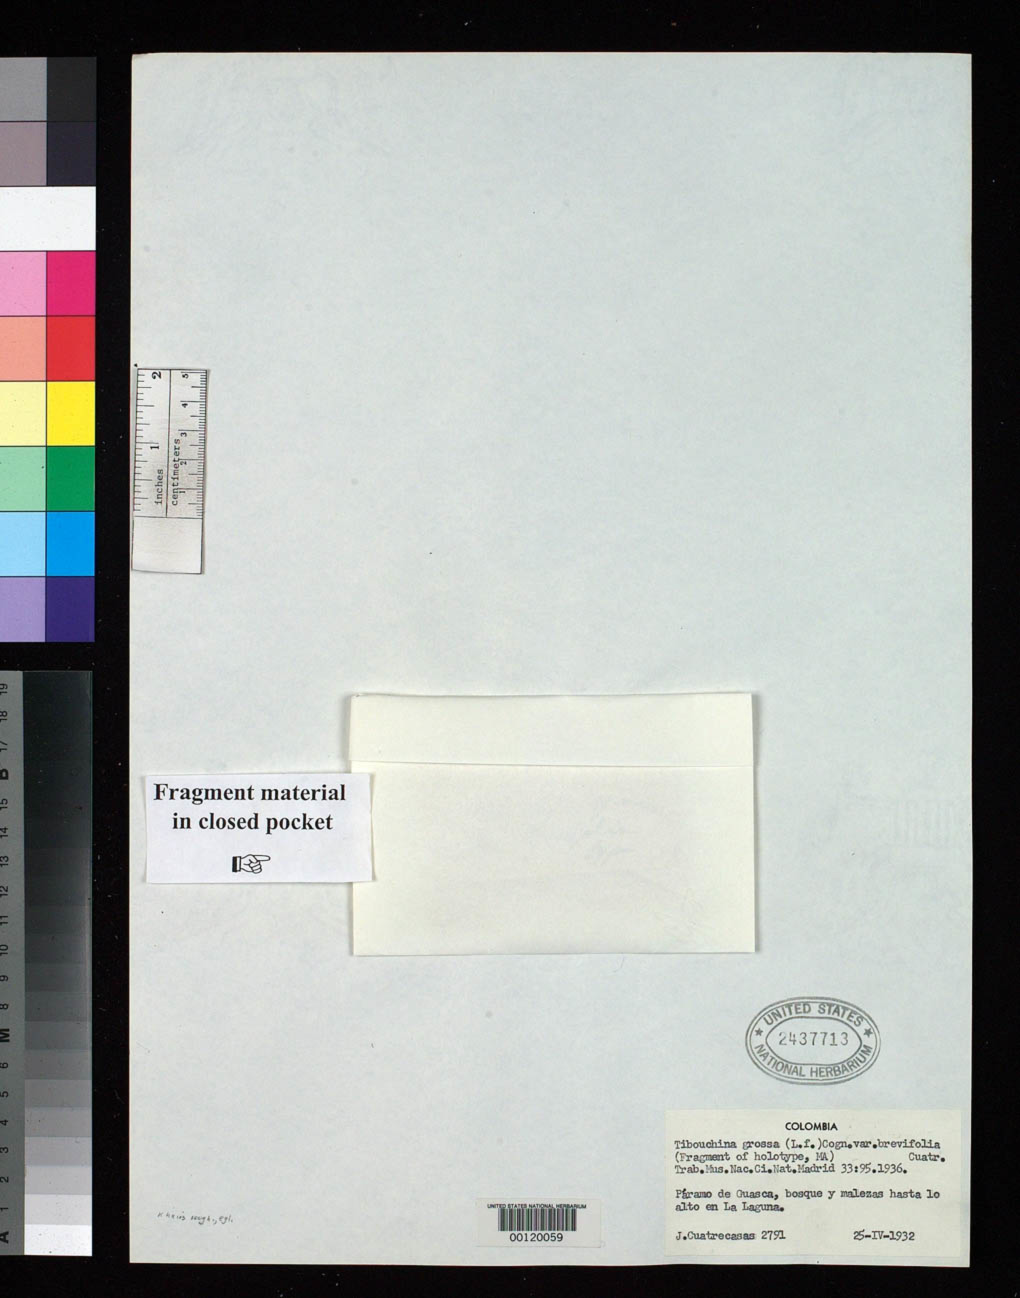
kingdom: Plantae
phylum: Tracheophyta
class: Magnoliopsida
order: Myrtales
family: Melastomataceae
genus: Tibouchina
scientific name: Tibouchina grossa var. brevifolia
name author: Cuatrec.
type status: Type Fragment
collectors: J. Cuatrecasas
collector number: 2791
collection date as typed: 25 Apr 1932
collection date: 1932-04-25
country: Colombia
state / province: Cundinamarca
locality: Paramo of Guasca, La Loguna.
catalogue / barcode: US 2437713